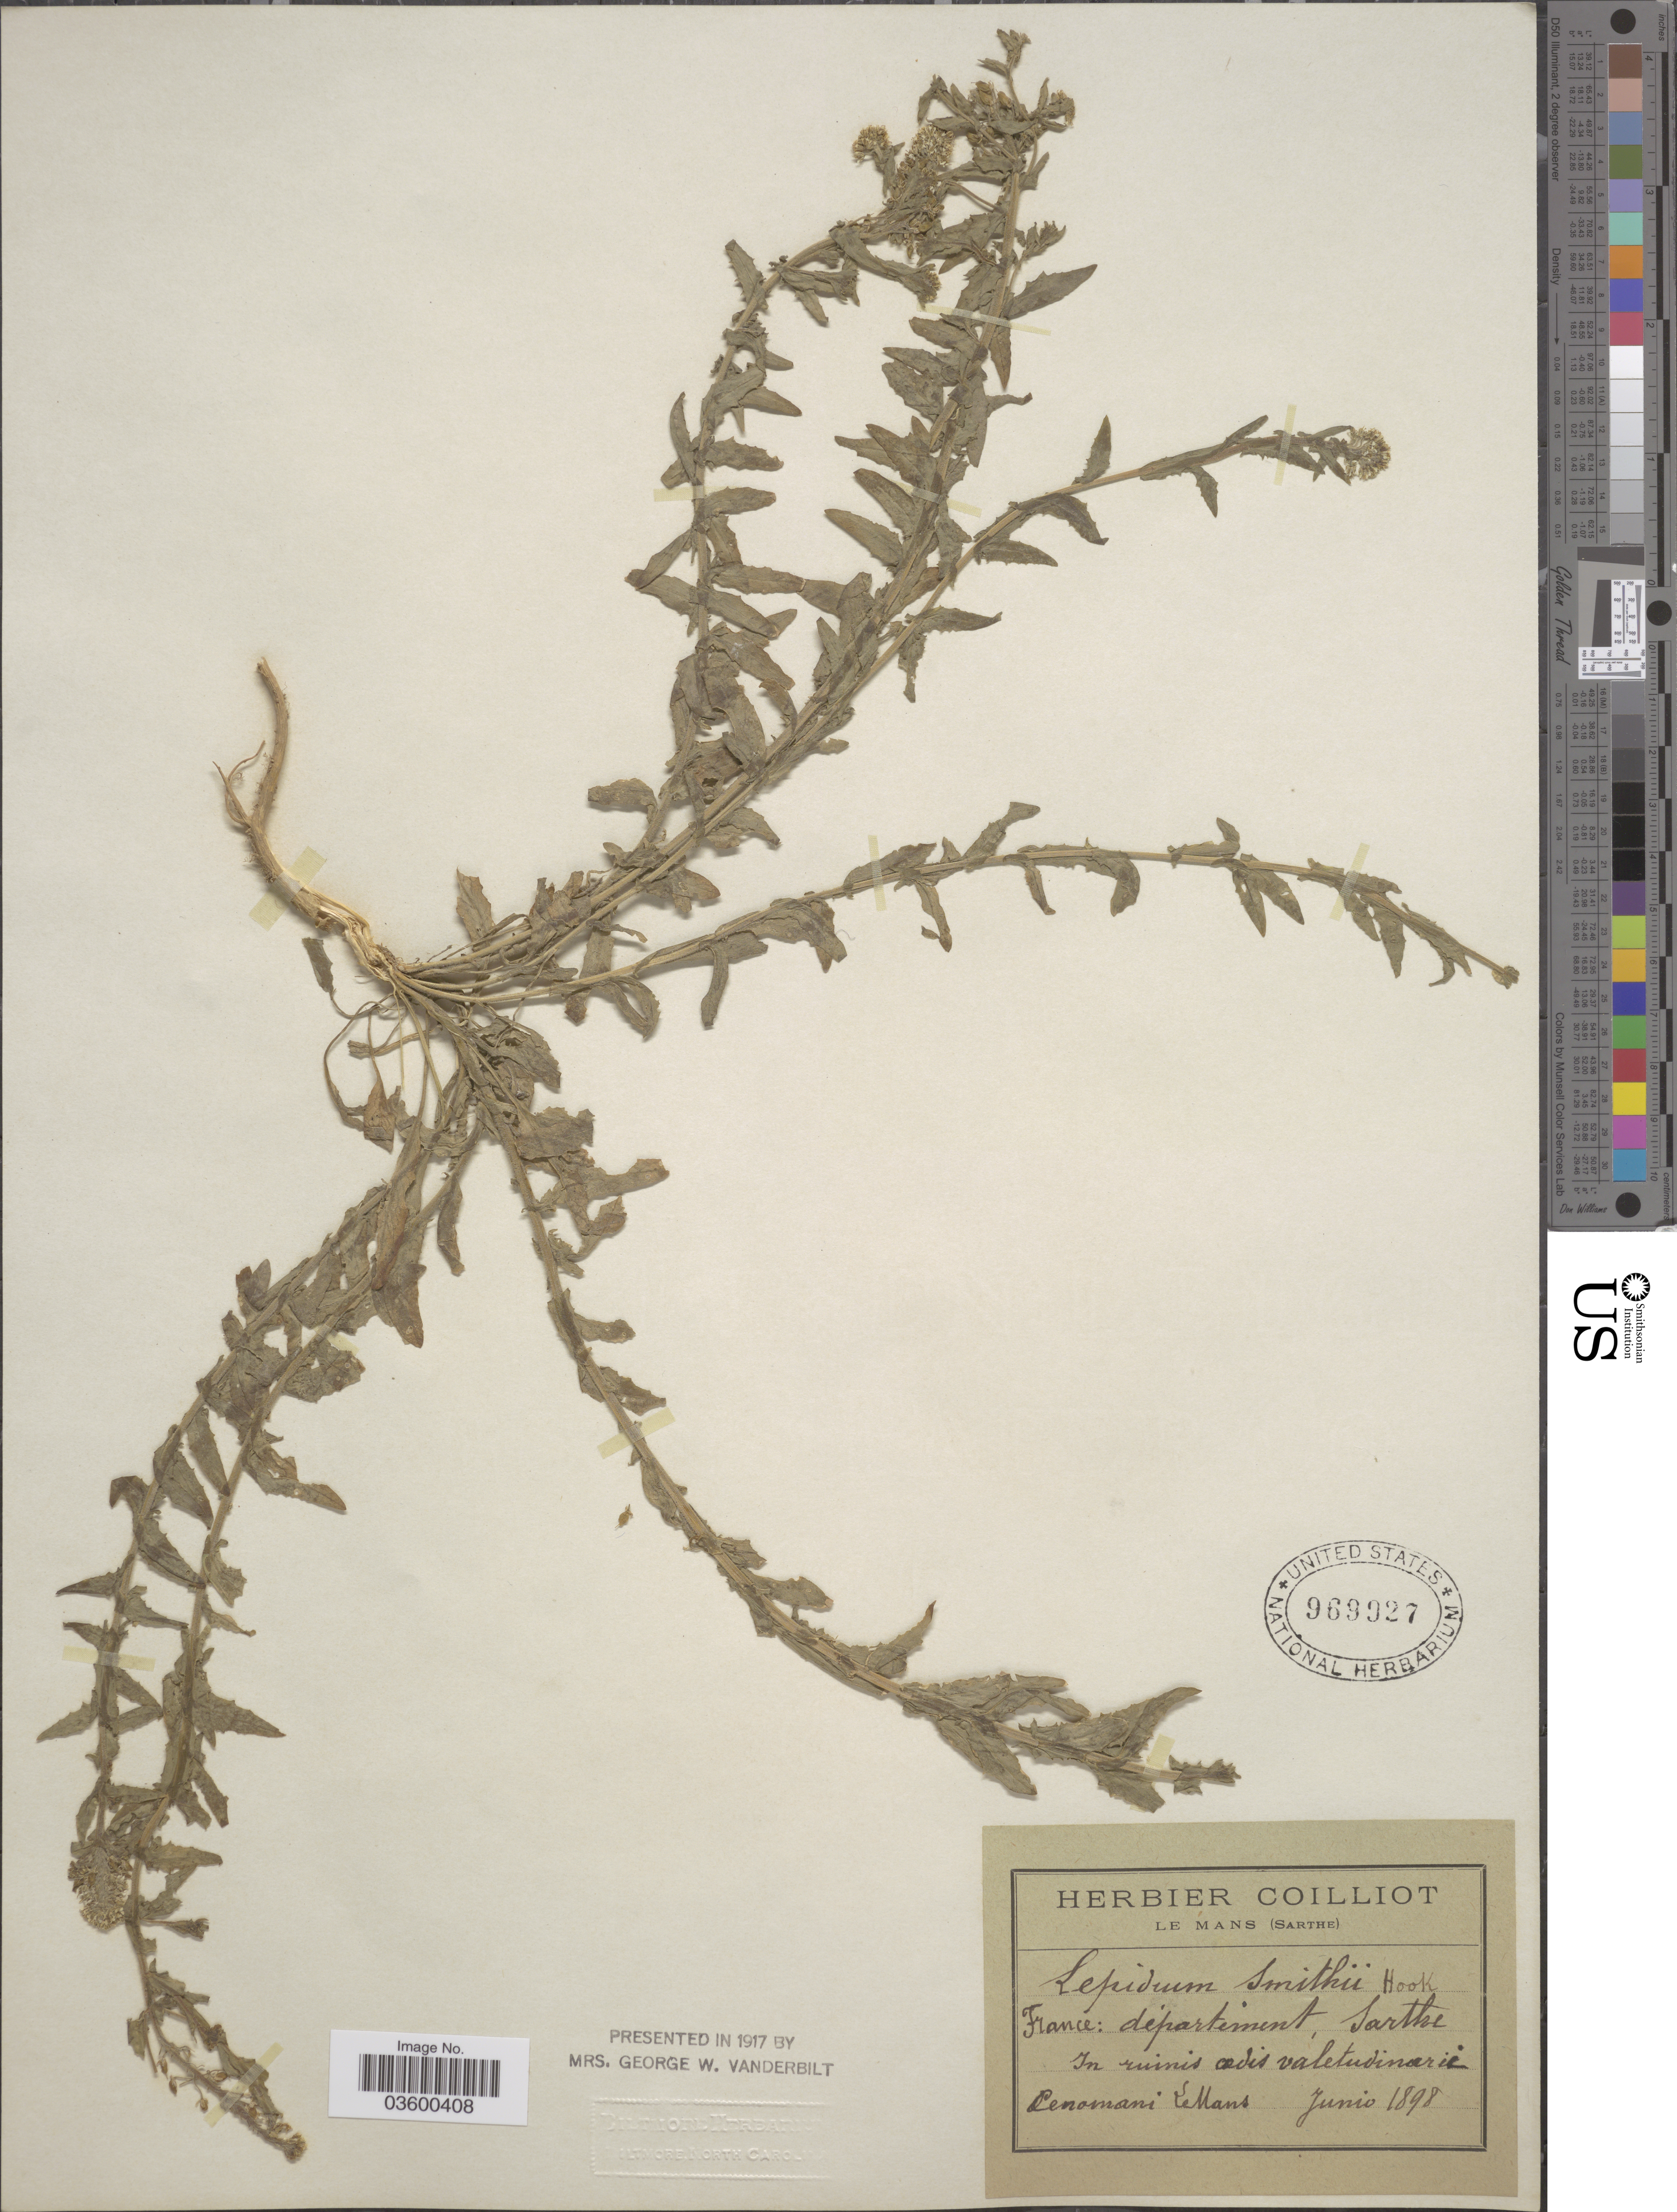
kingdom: Plantae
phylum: Tracheophyta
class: Magnoliopsida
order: Brassicales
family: Brassicaceae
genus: Lepidium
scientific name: Lepidium smithii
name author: Hook.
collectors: ex herb. Coilliot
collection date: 1898-06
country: France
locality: Department, Sarthe. In ruinis œdis valetudinaric Penomani LeMans. [interpreted]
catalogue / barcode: US 969927